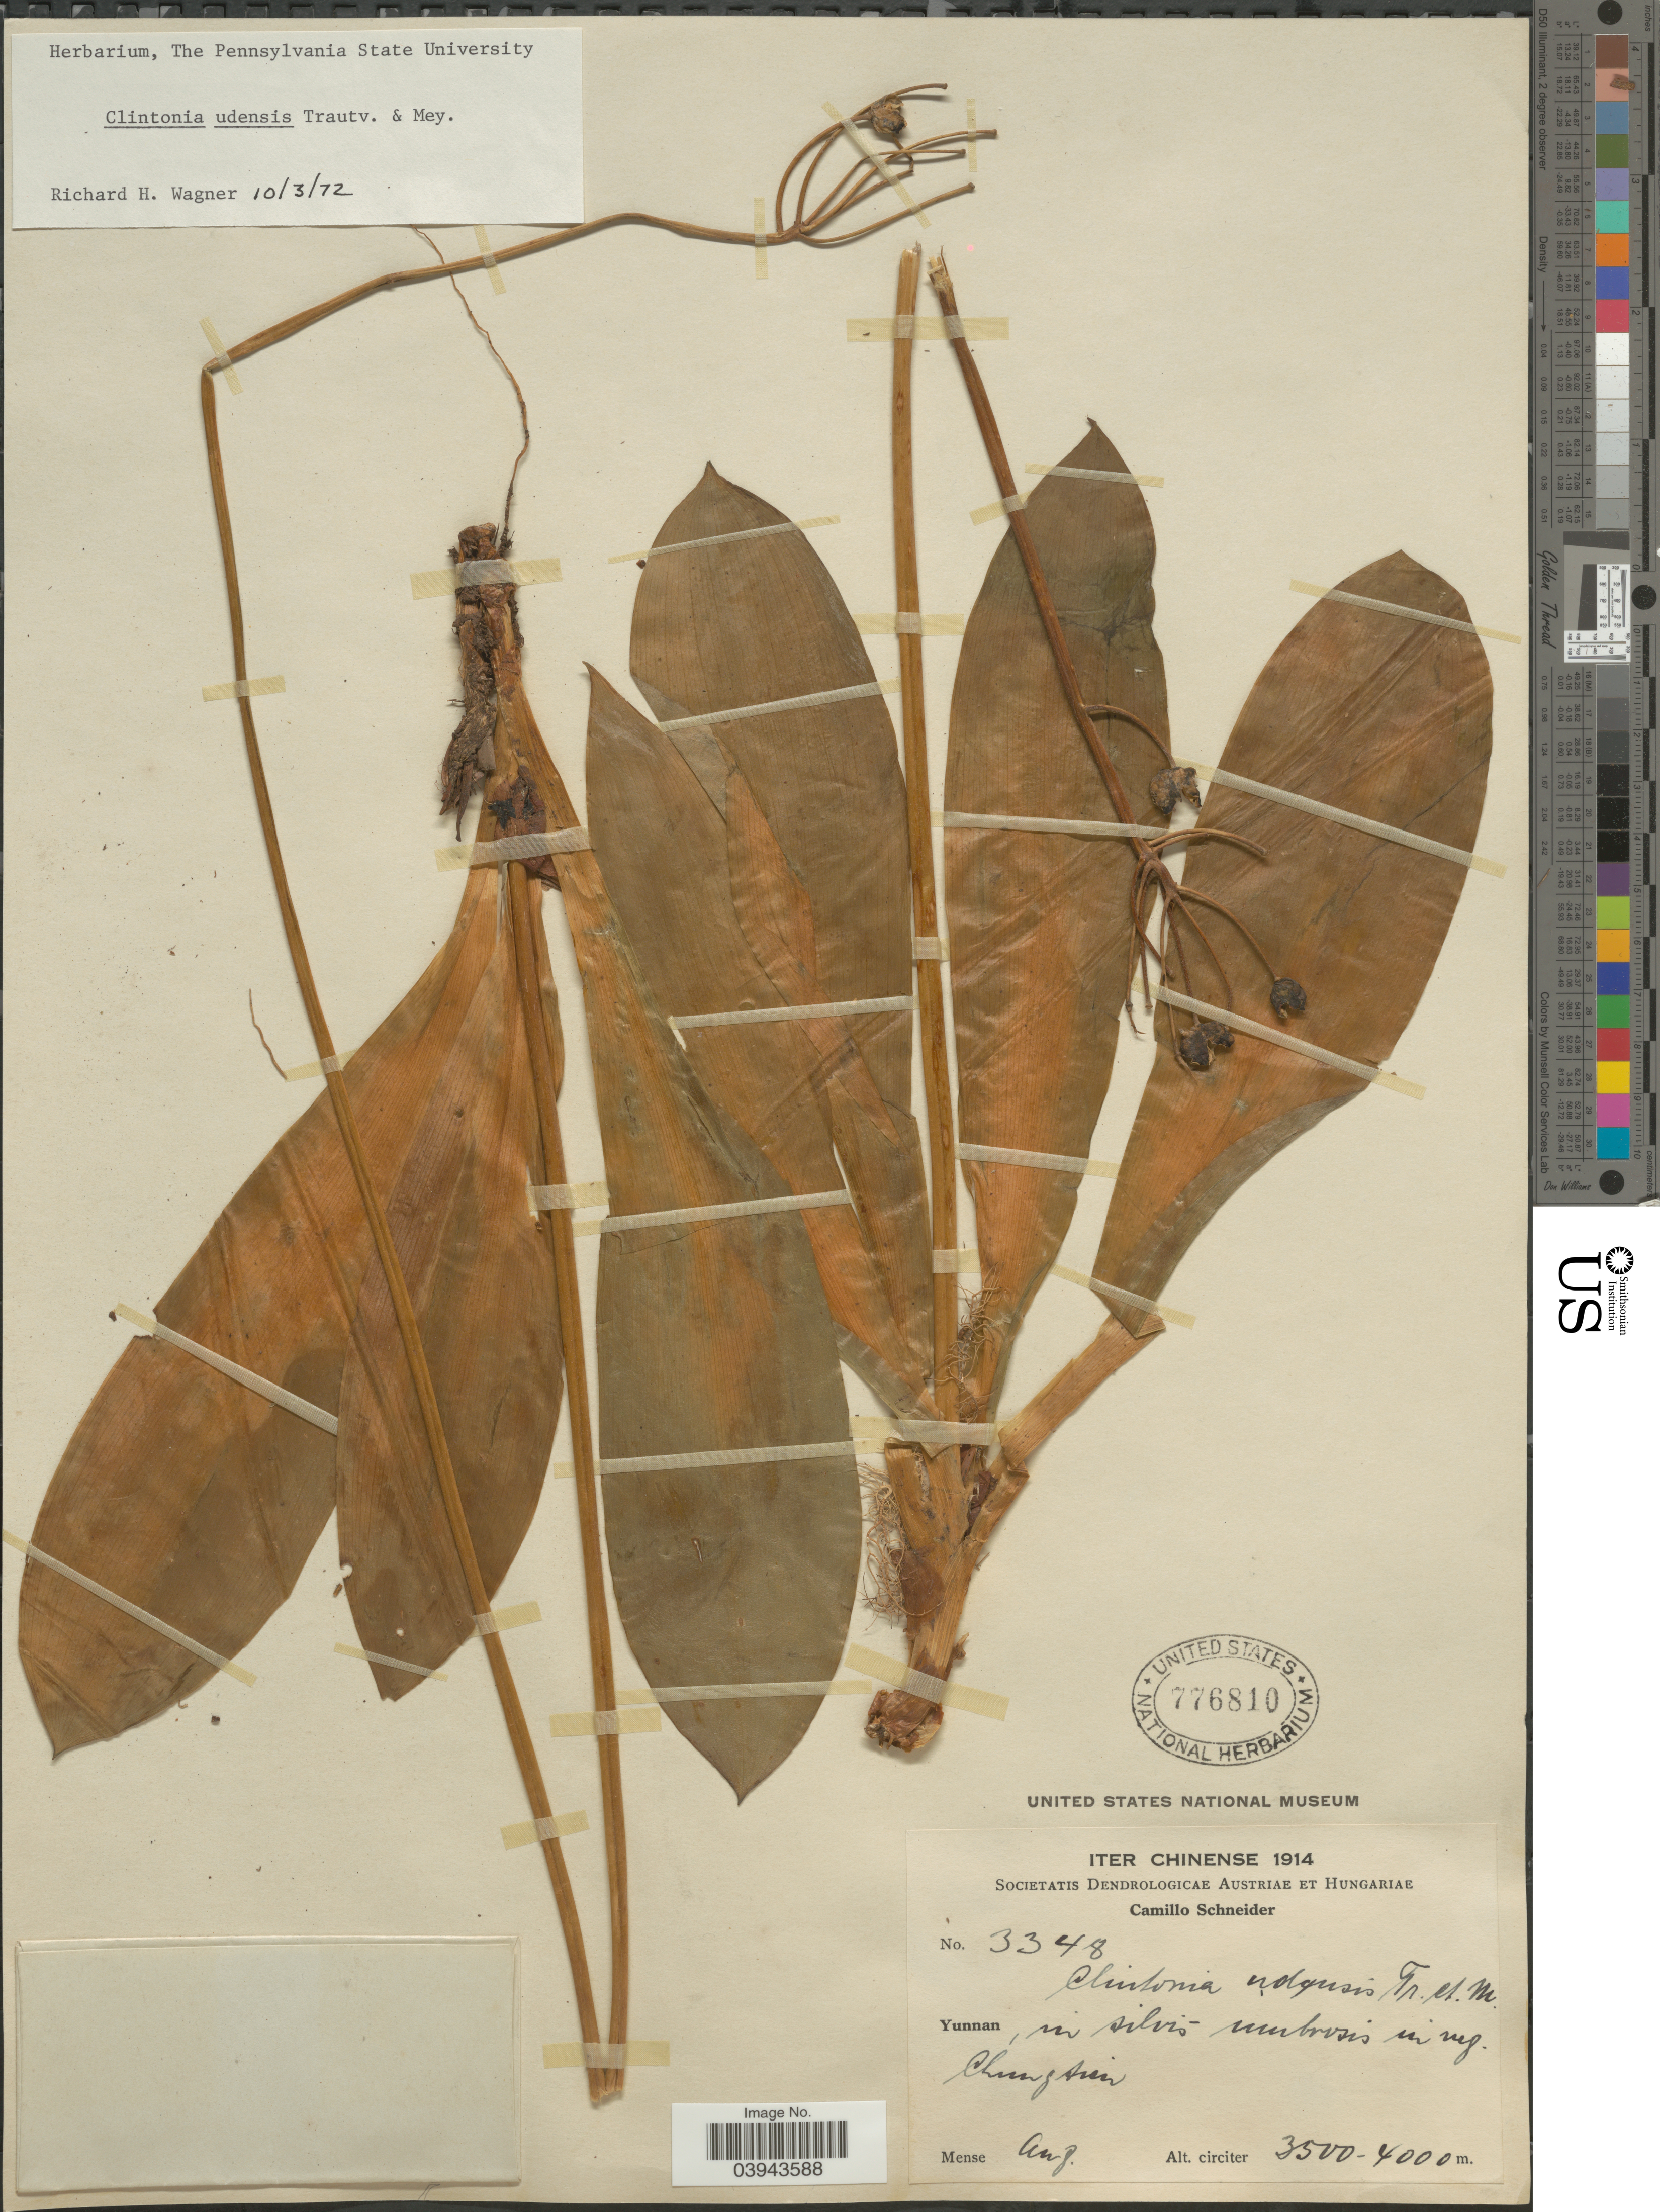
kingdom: Plantae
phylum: Tracheophyta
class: Liliopsida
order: Liliales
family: Liliaceae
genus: Clintonia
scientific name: Clintonia udensis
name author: Trautv. & C.A. Mey.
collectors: C. K. Schneider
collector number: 3348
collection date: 1914-08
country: China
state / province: Yunnan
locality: Yunnan, in silvis umbrosis in reg. Chiengtien.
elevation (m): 3500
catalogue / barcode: US 776810